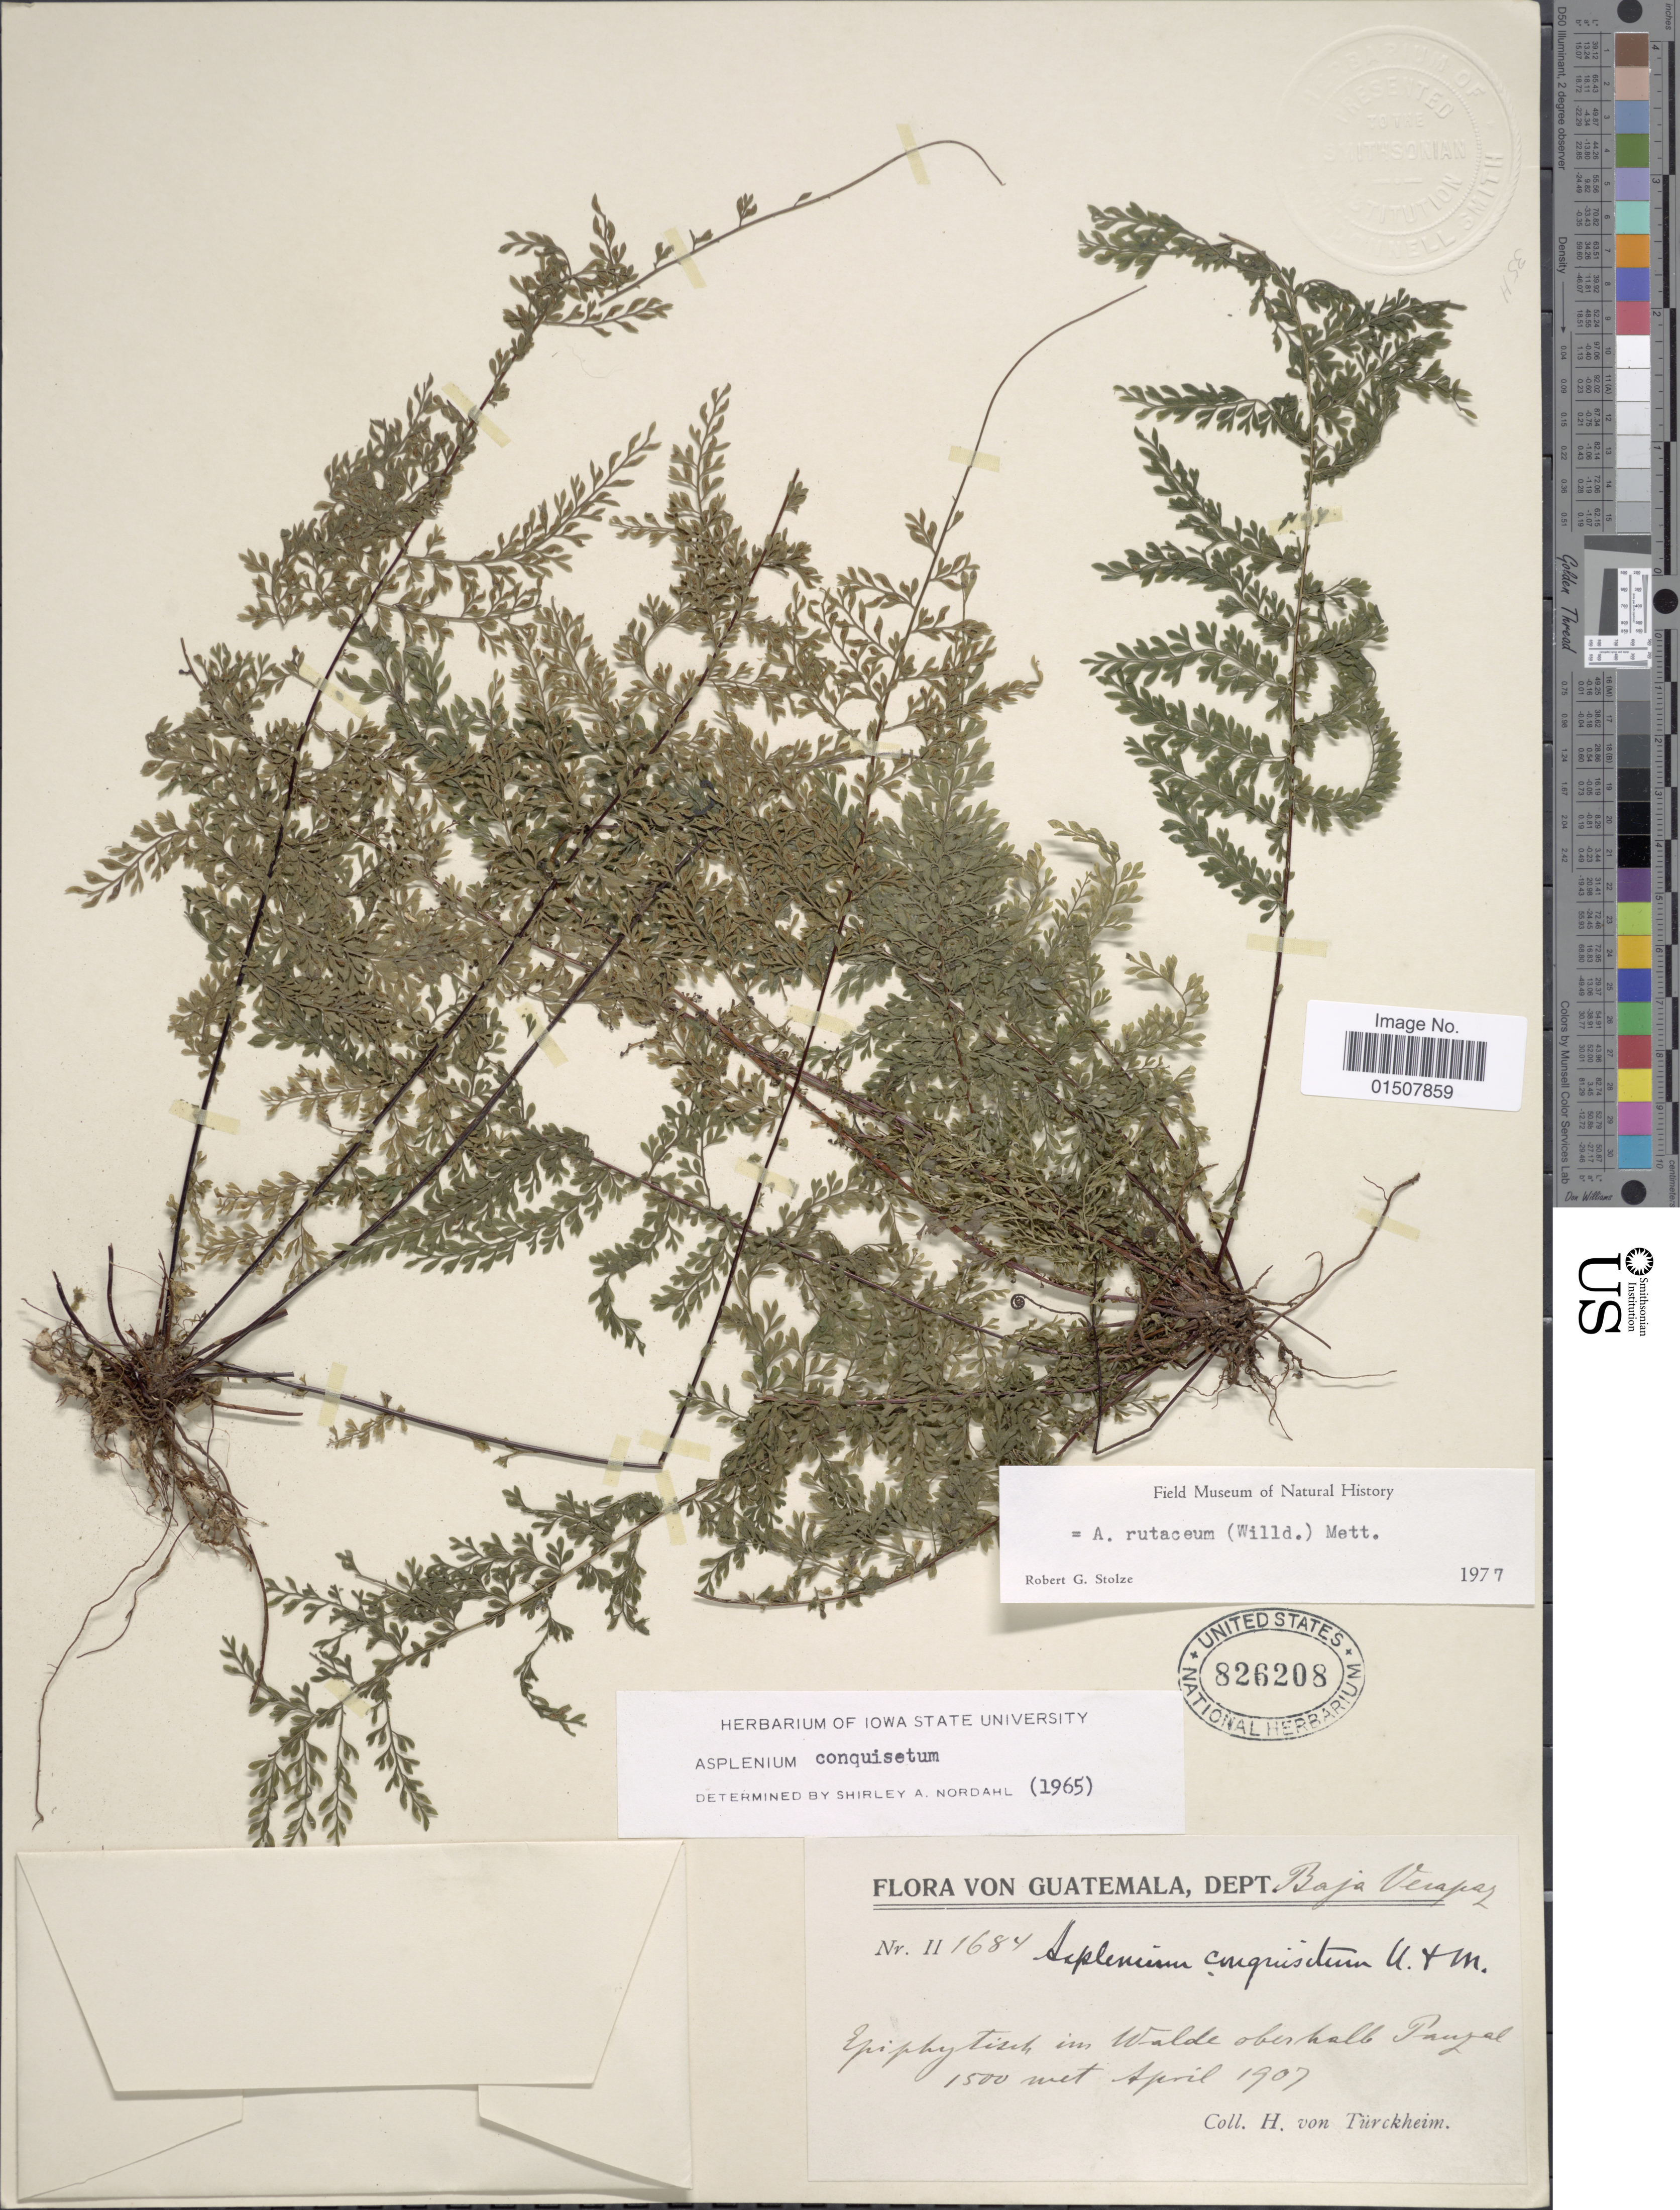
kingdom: Plantae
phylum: Tracheophyta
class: Polypodiopsida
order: Polypodiales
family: Aspleniaceae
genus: Asplenium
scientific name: Asplenium rutaceum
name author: (Willd.) Mett.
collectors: H. von Türckheim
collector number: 1684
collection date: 1907-04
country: Guatemala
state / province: Baja Verapaz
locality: Epiphytisch im walde oberhalb Panzal. [Epiphytic in the forest above Pansal].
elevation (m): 1500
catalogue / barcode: US 826208